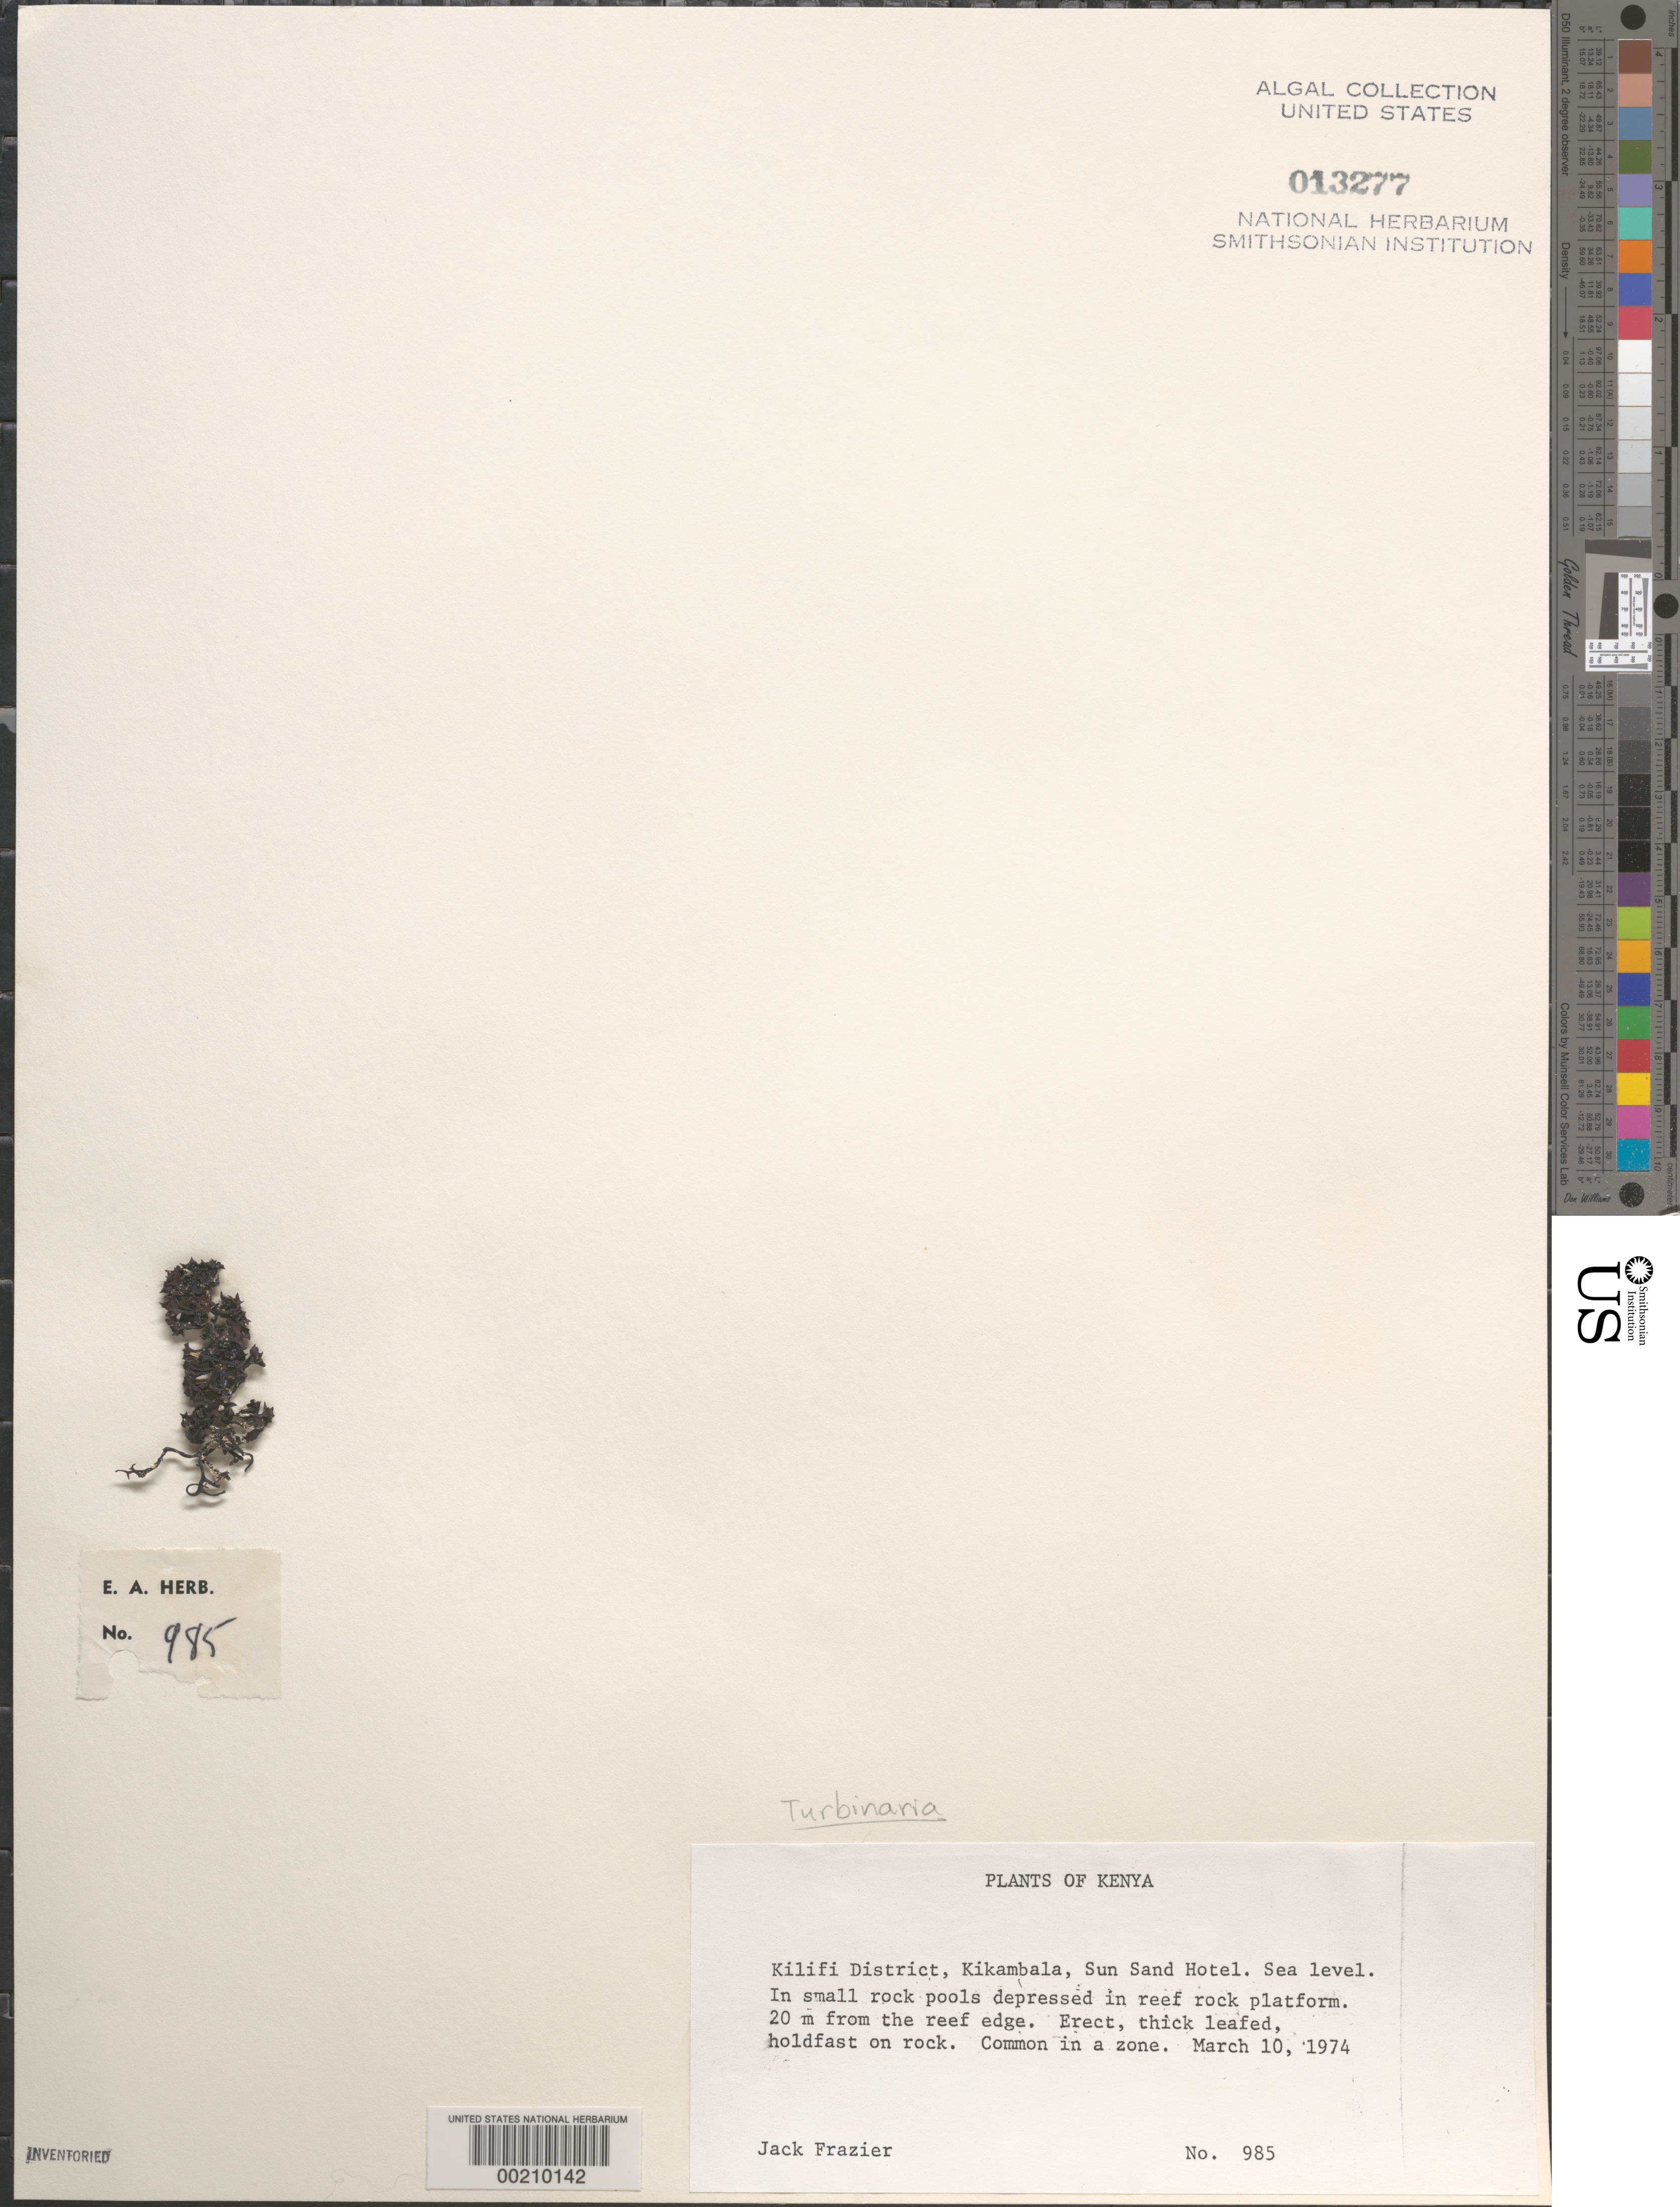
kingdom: Chromista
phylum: Ochrophyta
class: Phaeophyceae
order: Fucales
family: Sargassaceae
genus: Turbinaria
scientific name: Turbinaria sp.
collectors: J. Frazier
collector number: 985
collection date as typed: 10 Mar 1974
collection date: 1974-03-10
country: Kenya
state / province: Kilifi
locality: Kikambala Sun Sand Hotel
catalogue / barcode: US 13277